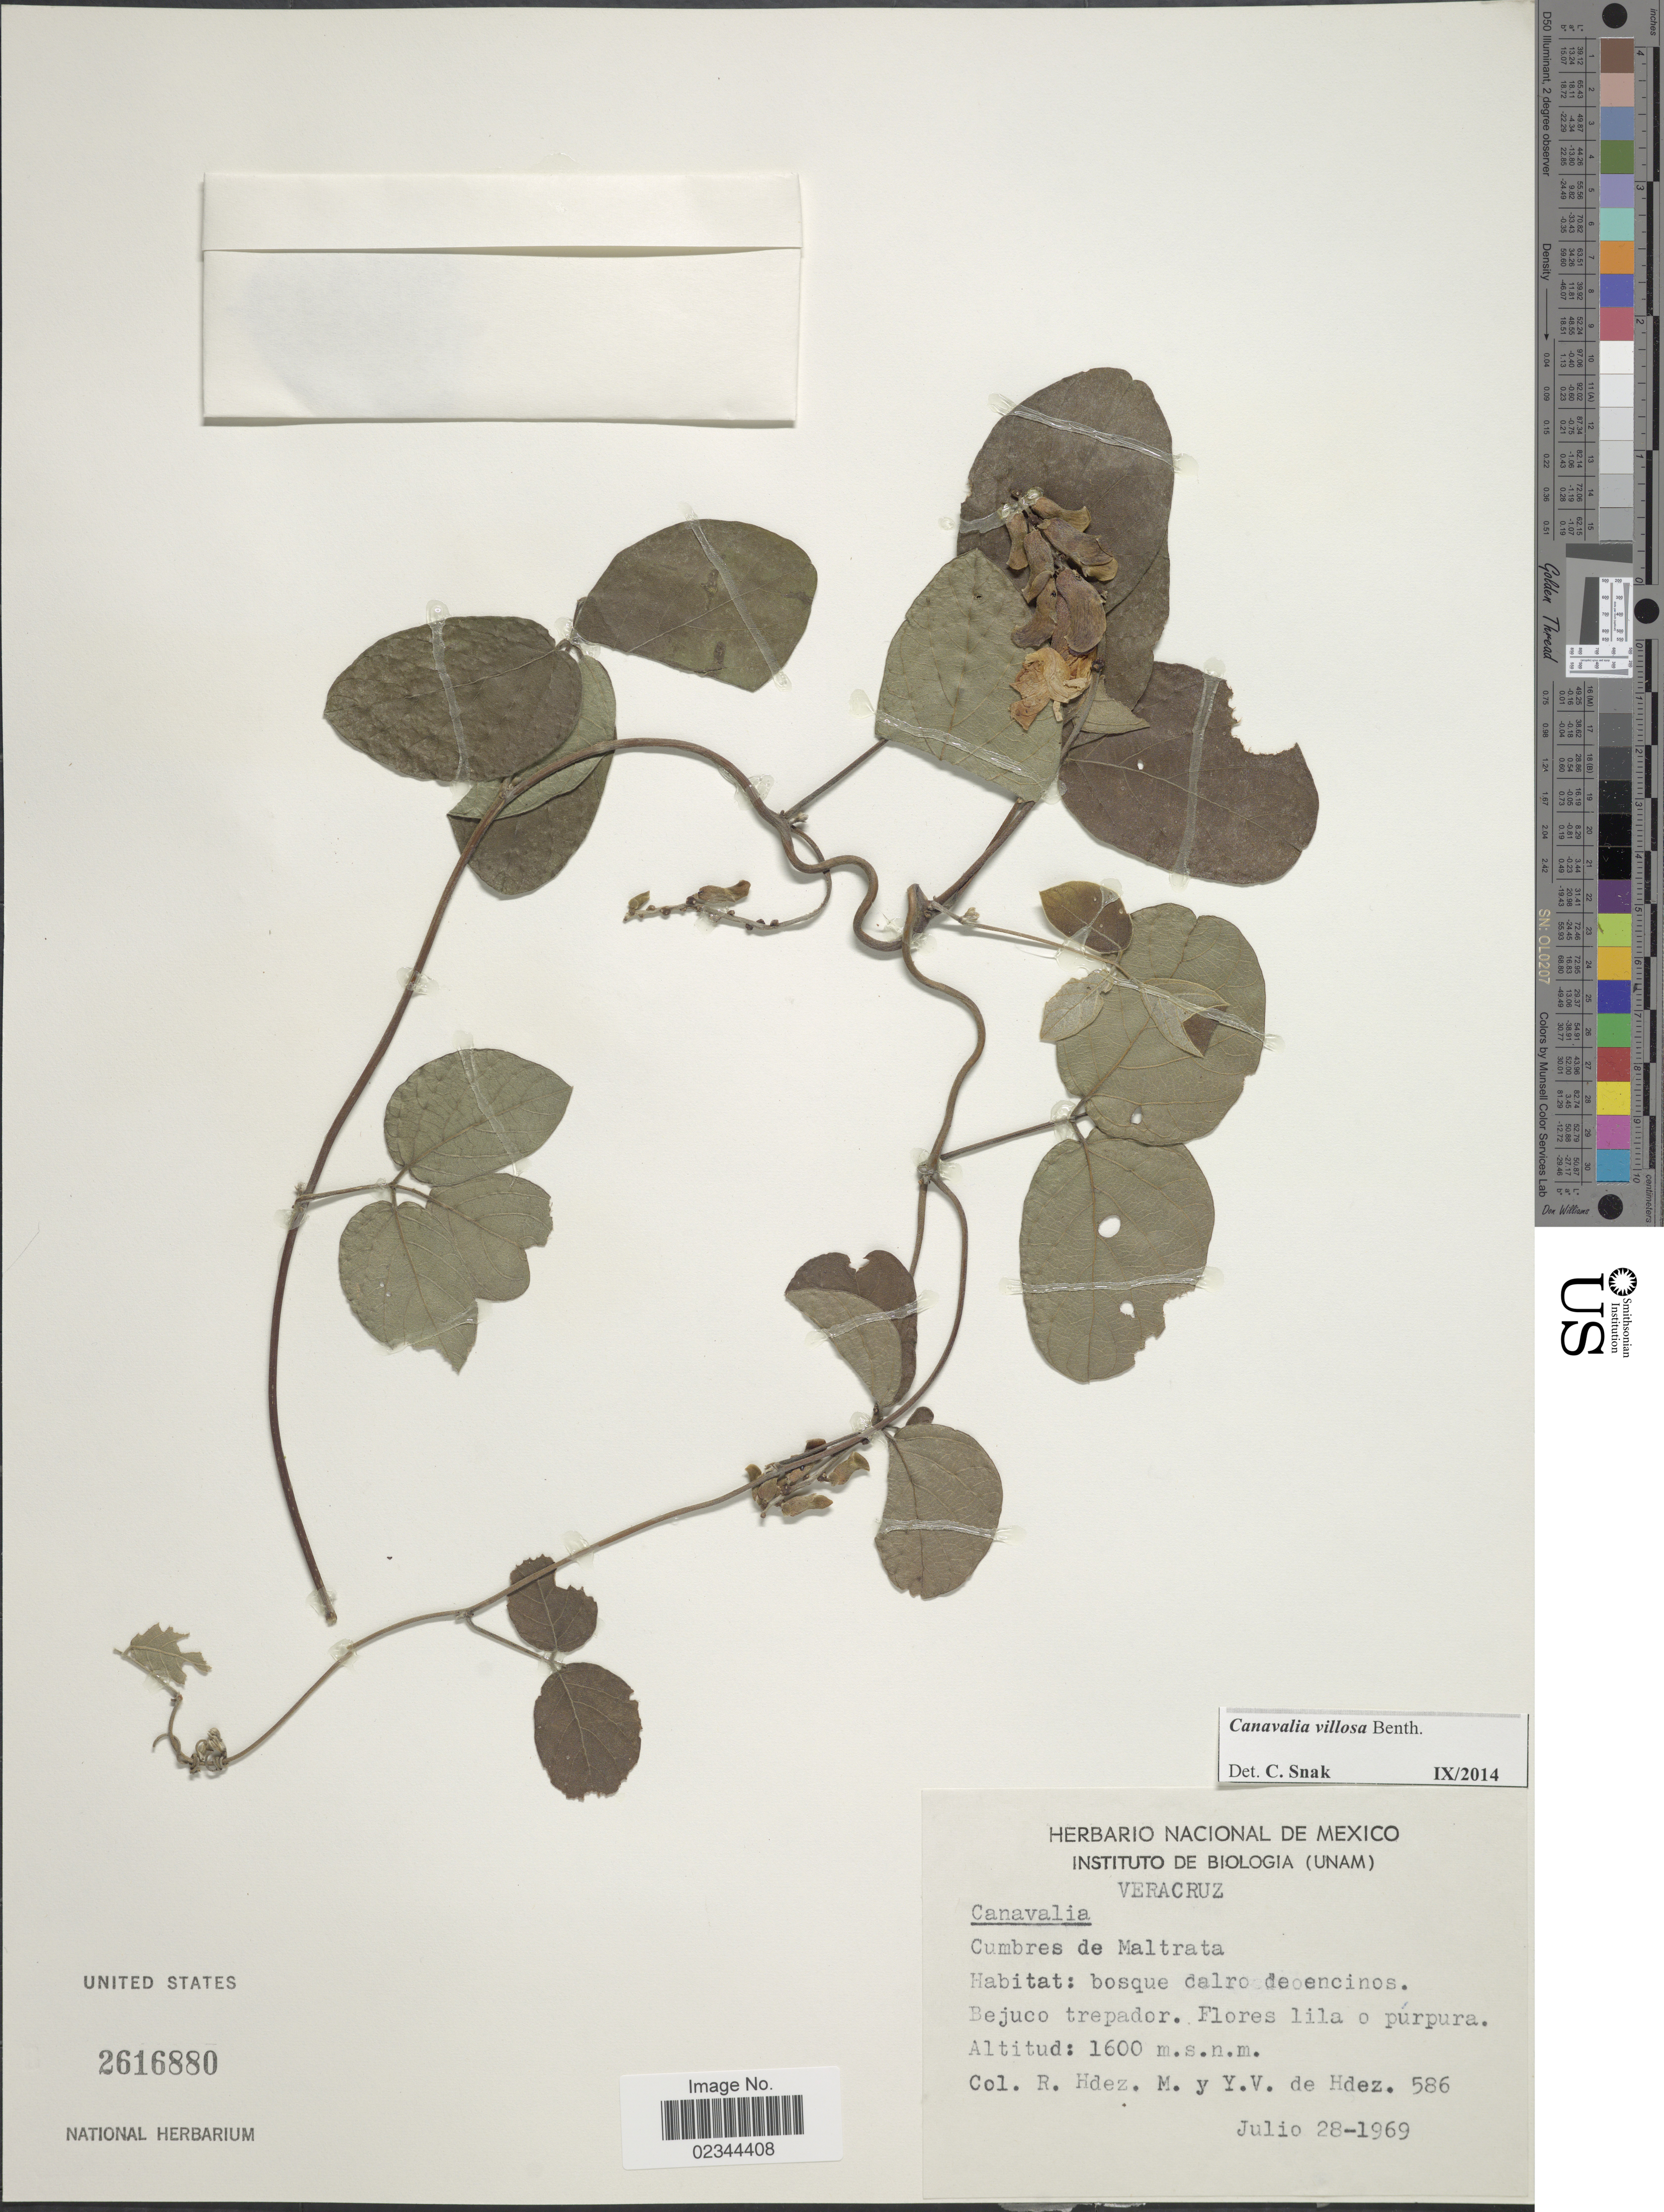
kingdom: Plantae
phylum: Tracheophyta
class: Magnoliopsida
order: Fabales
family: Fabaceae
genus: Canavalia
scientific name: Canavalia villosa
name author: Benth.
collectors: R. Hernández M. & Y. V. De Hdez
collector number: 586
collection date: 1969-07-28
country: Mexico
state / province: Veracruz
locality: Veracruz, Cumbres de Maltrata.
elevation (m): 1600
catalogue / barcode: US 2616880